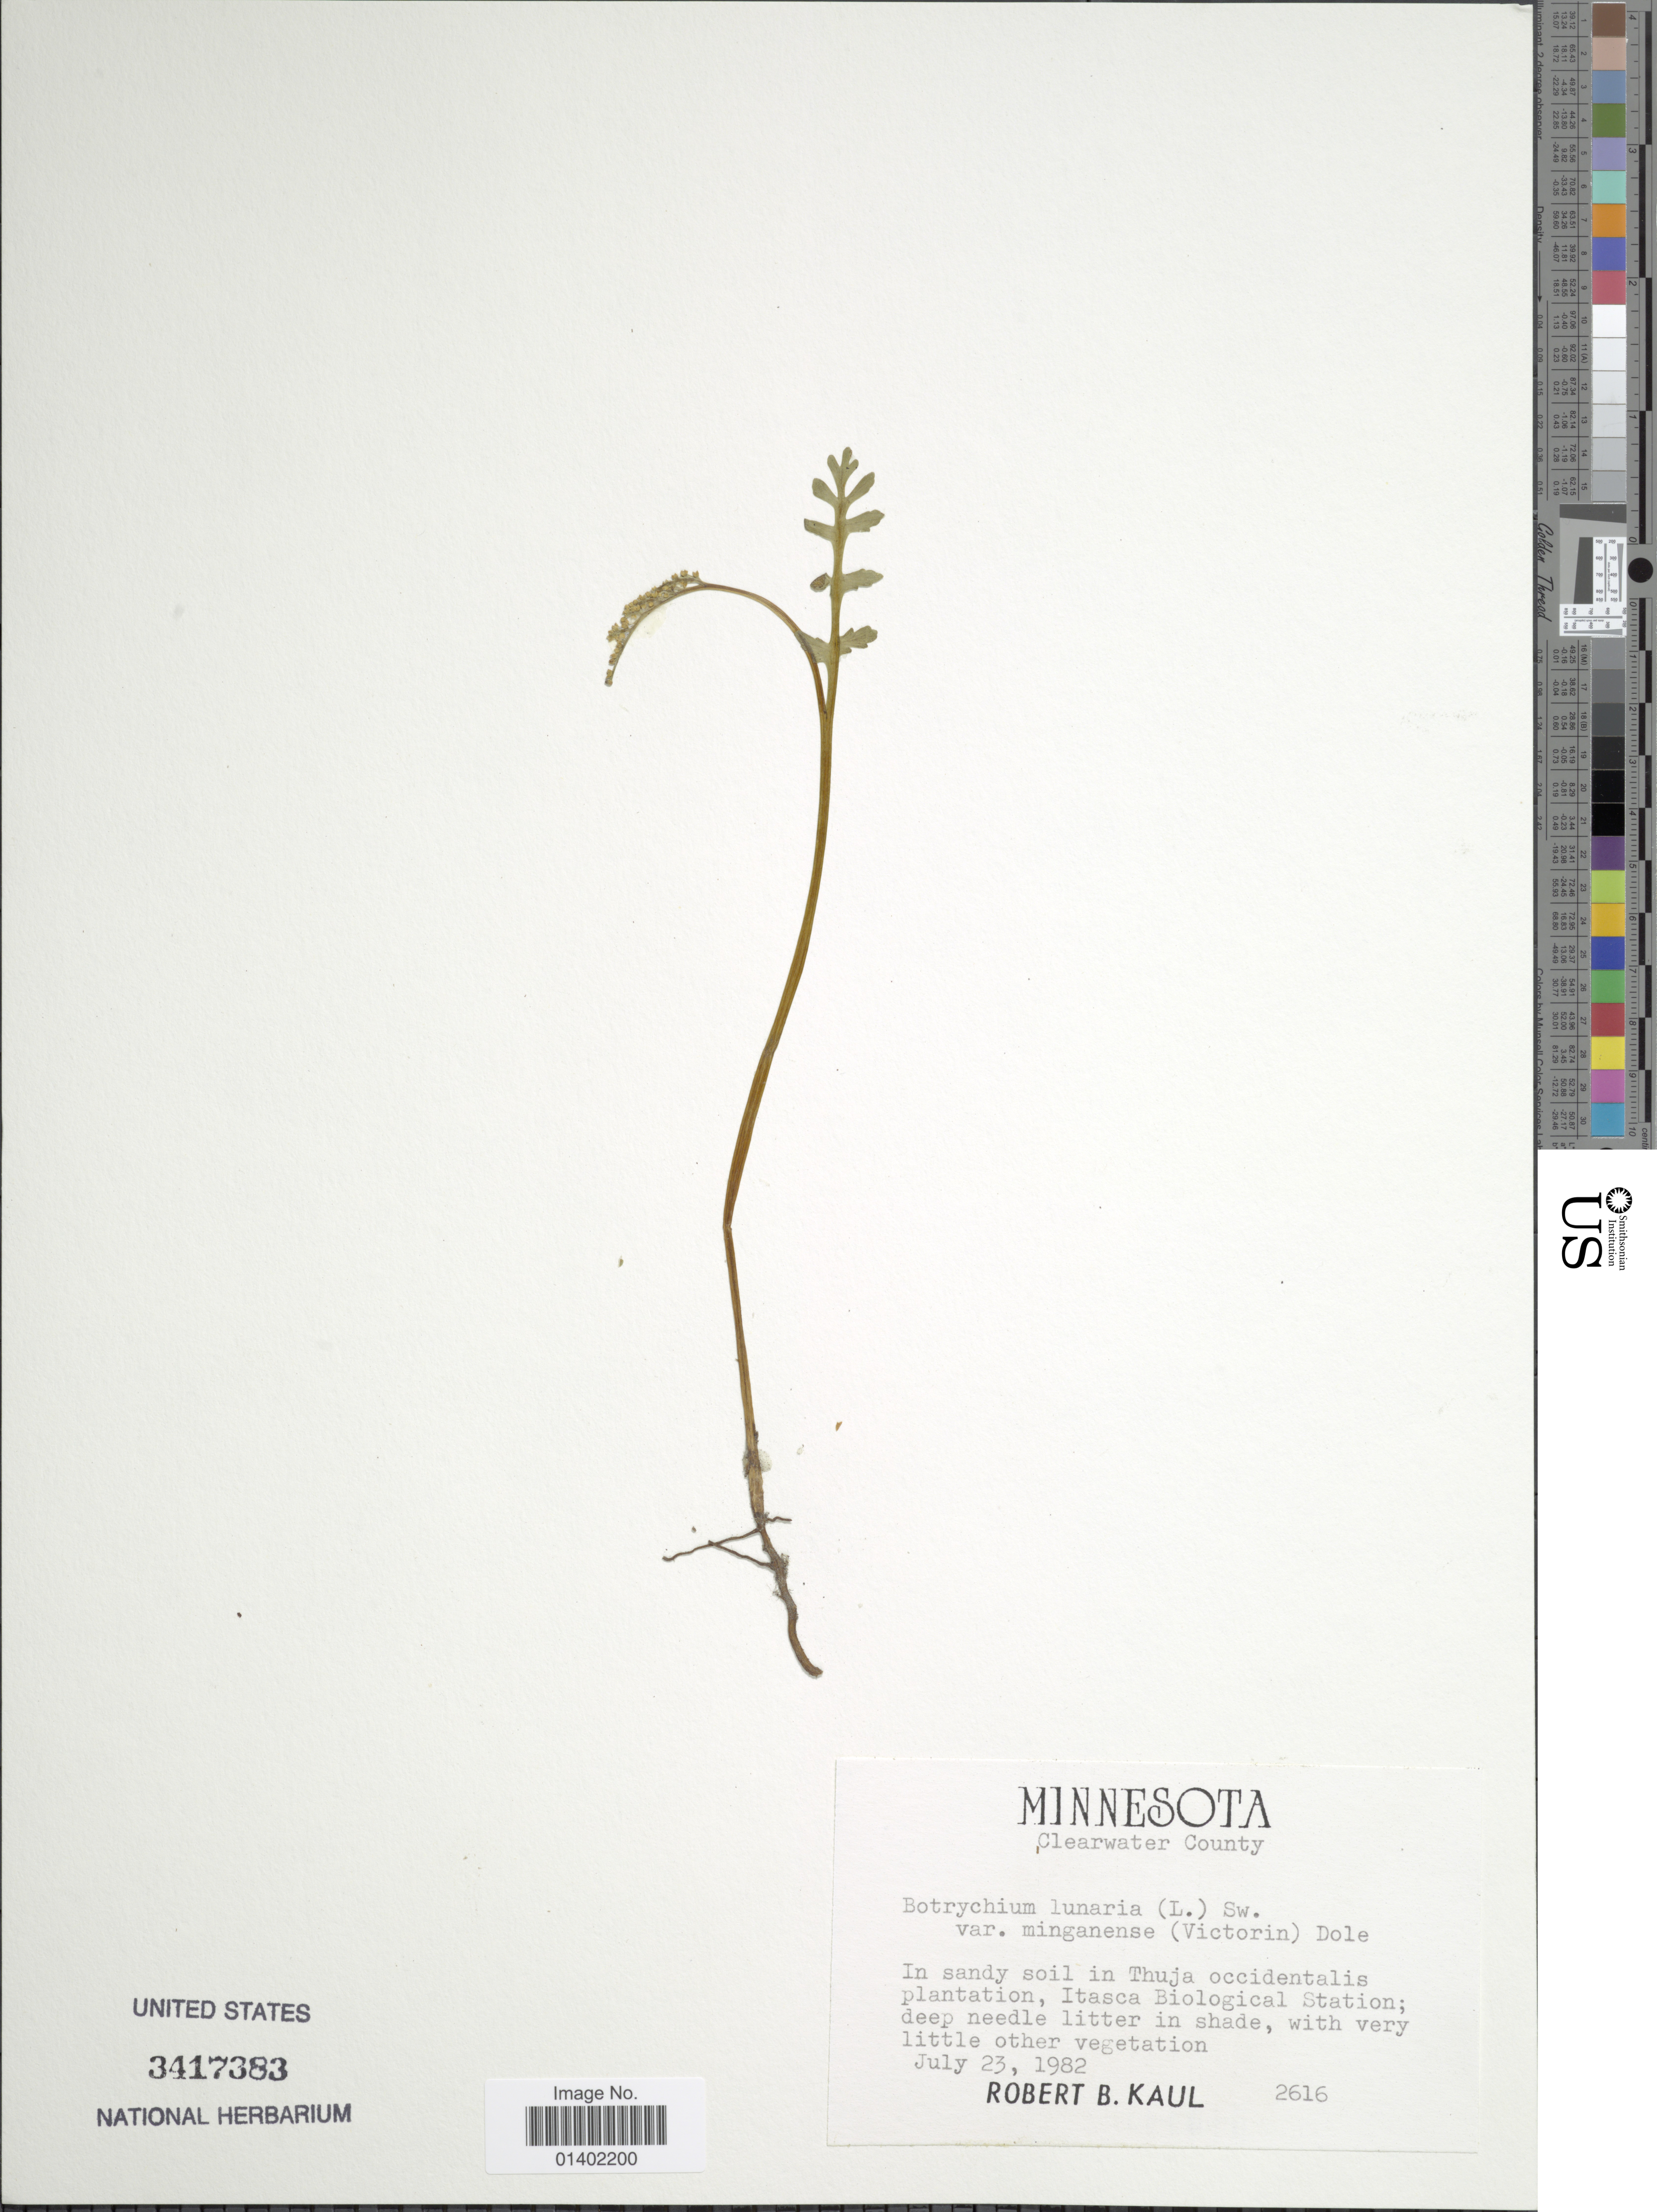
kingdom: Plantae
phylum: Tracheophyta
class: Polypodiopsida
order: Ophioglossales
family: Ophioglossaceae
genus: Botrychium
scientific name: Botrychium minganense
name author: Vict.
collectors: R. Kaul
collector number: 2616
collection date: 1982-07-23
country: United States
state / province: Minnesota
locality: Clearwater County, in sandy soil in Thuja occidentalis plantation, Itasca Biological Station.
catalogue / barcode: US 3417383